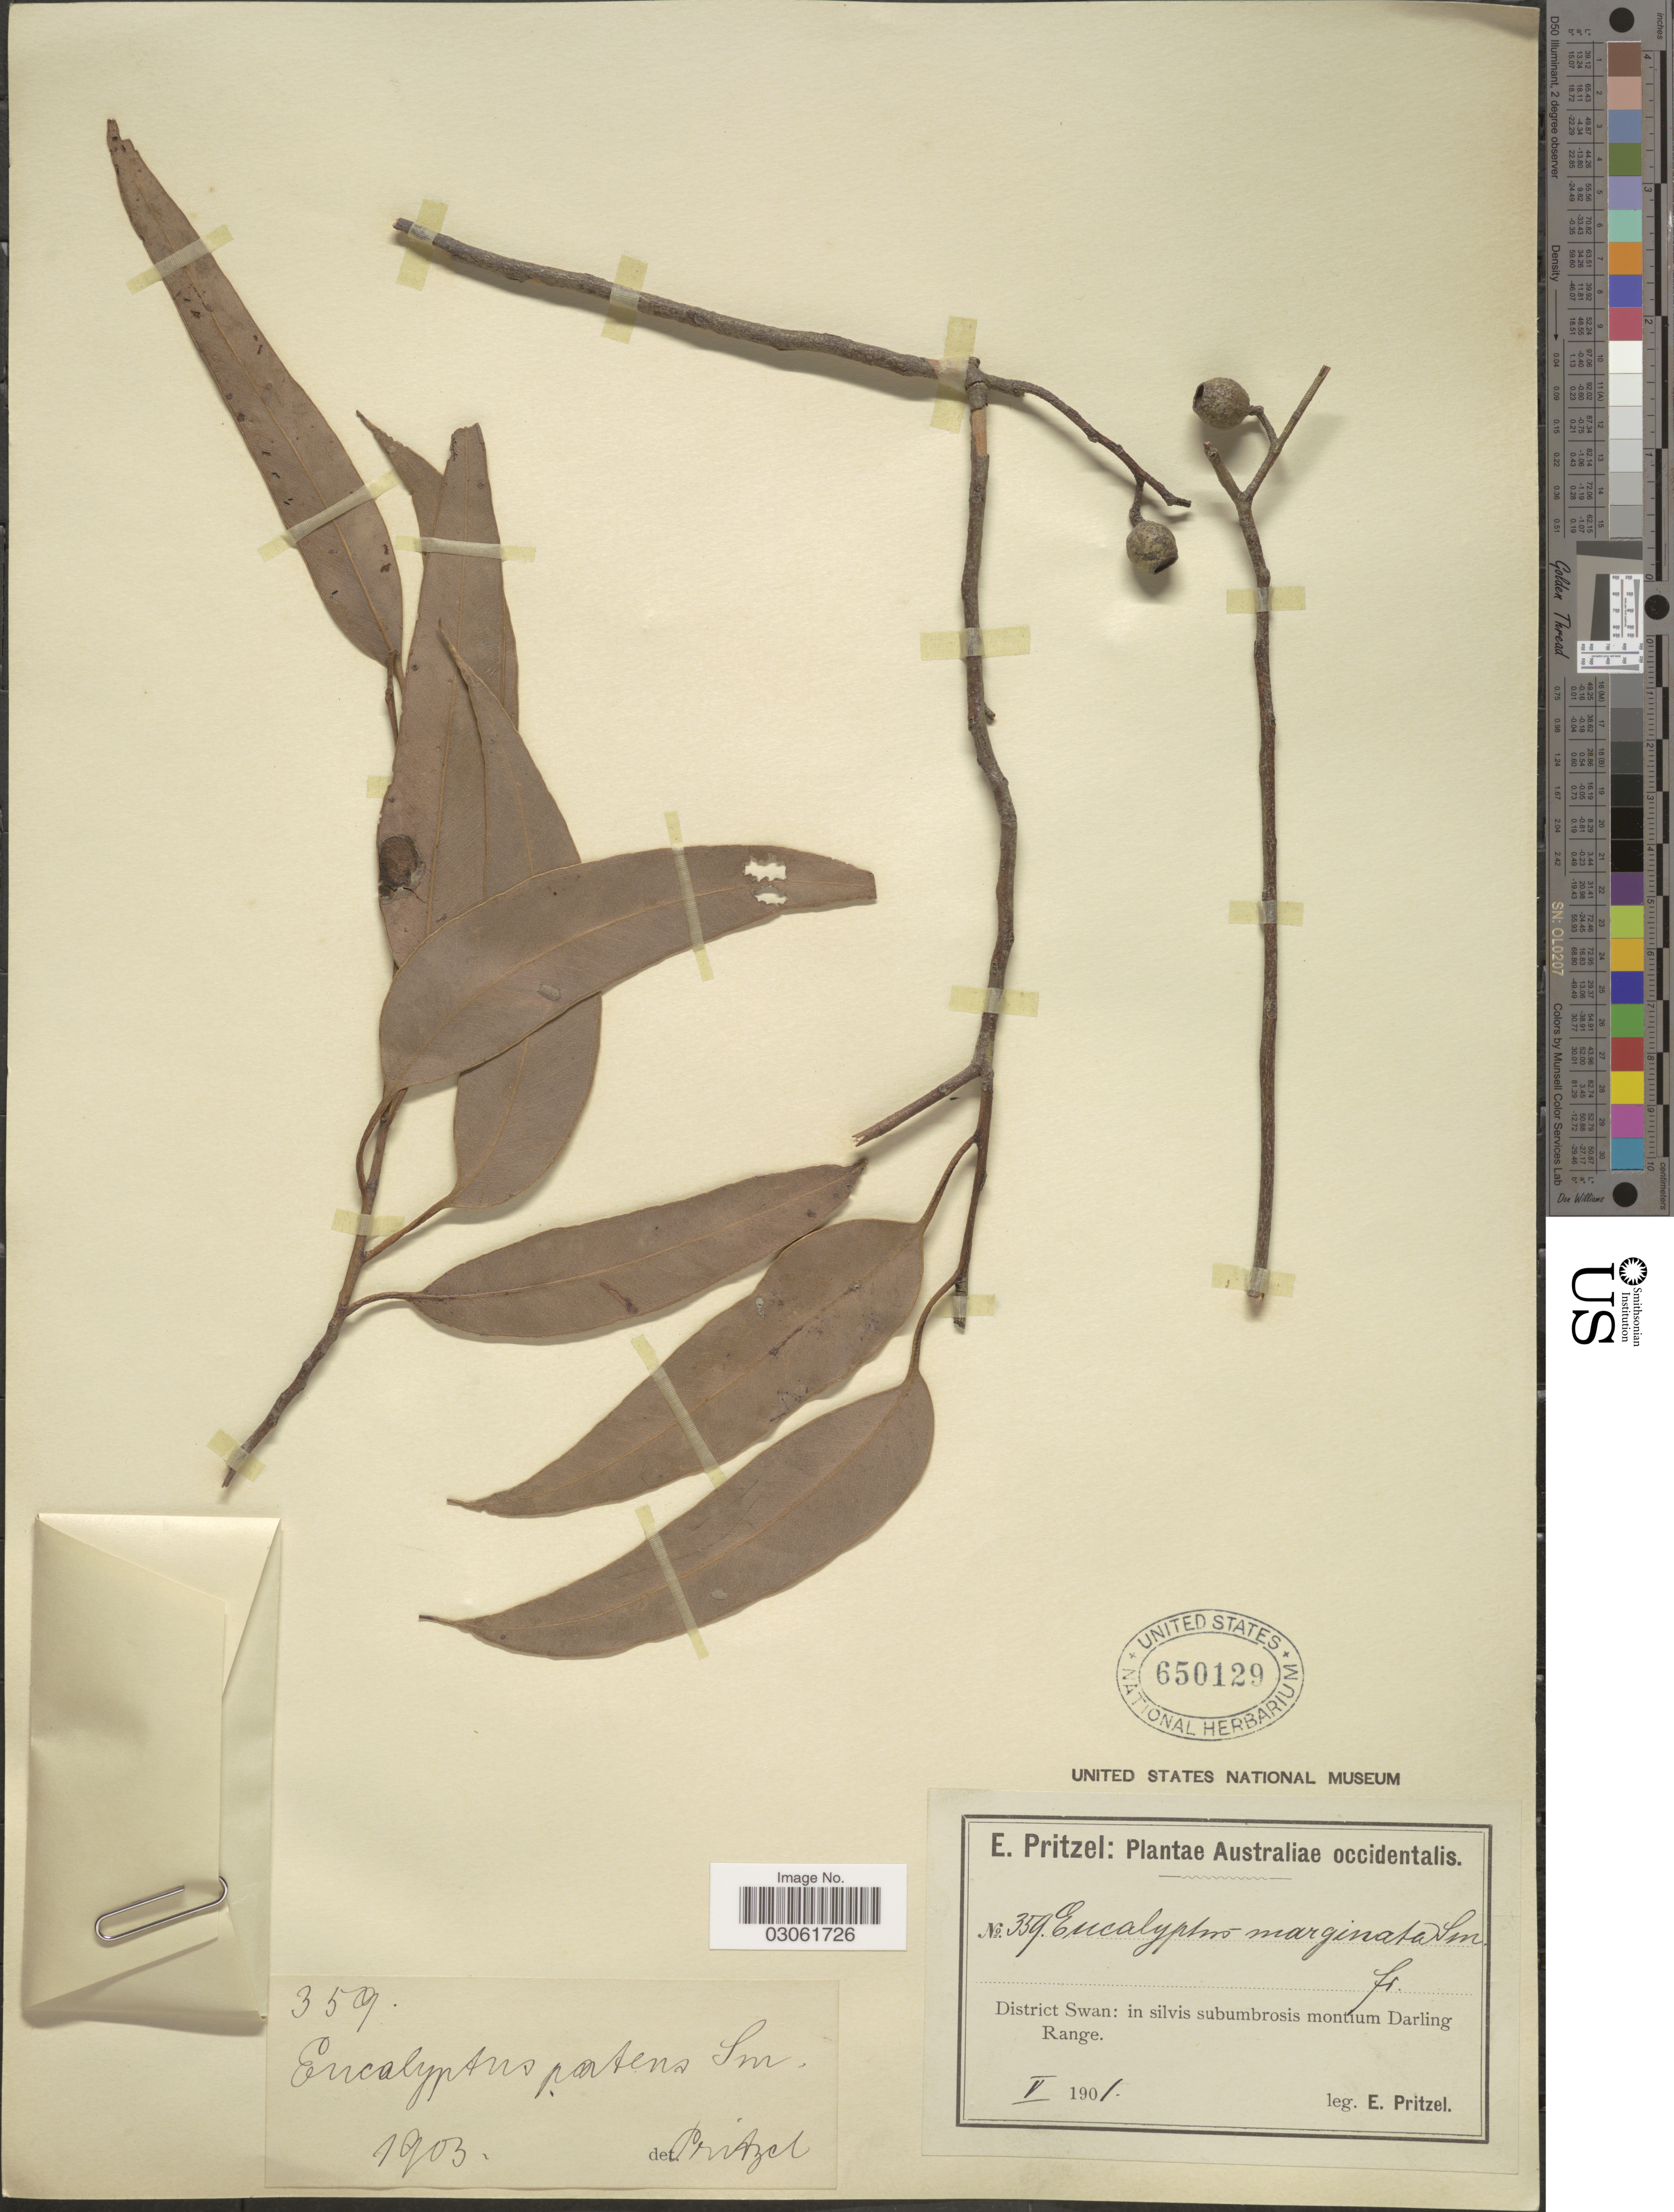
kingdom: Plantae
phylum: Tracheophyta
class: Magnoliopsida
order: Myrtales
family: Myrtaceae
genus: Eucalyptus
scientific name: Eucalyptus patens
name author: Benth.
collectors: E. G. Pritzel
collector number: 359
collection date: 1901-05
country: Australia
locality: Australiae occidentalis. District Swan: in silvis subumbrosis montium Darling Range.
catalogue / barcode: US 650129